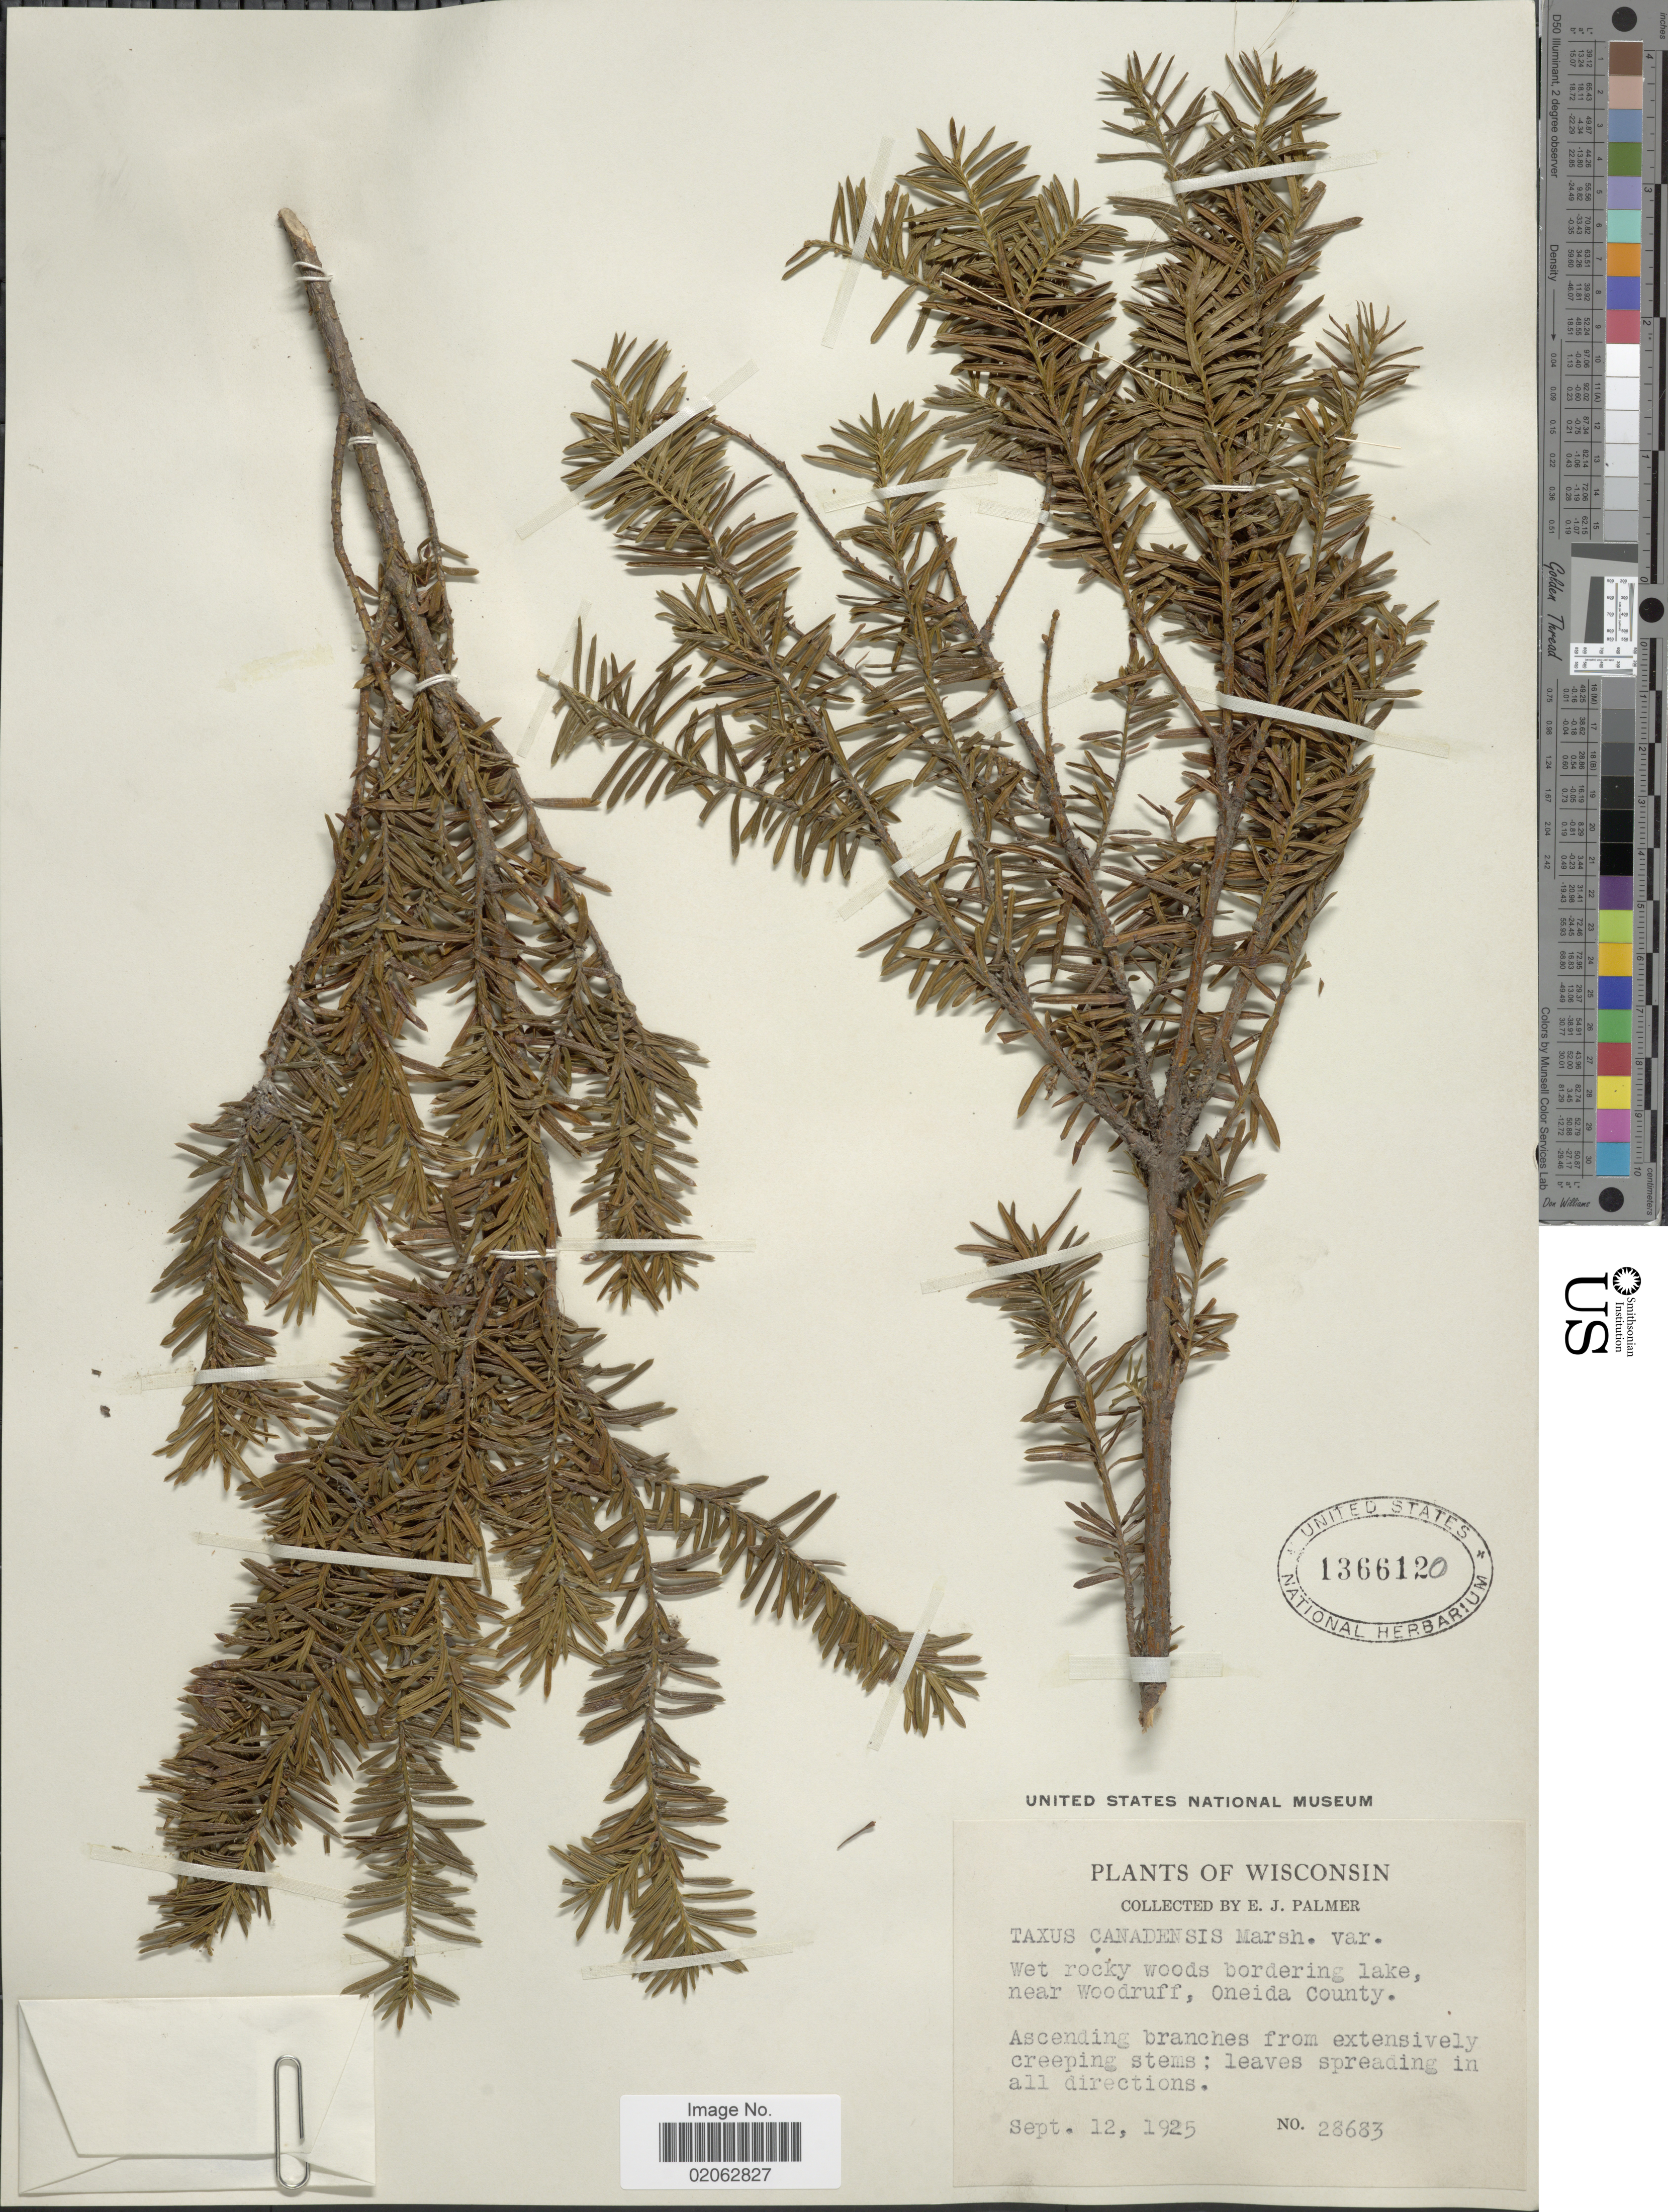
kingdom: Plantae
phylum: Tracheophyta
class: Pinopsida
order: Pinales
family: Taxaceae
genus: Taxus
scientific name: Taxus canadensis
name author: Marshall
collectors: E. J. Palmer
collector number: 28683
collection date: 1925-09-12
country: United States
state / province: Wisconsin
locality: Wet rocky woods bordering lake, near woodruff, Oneida County.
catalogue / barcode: US 1366120